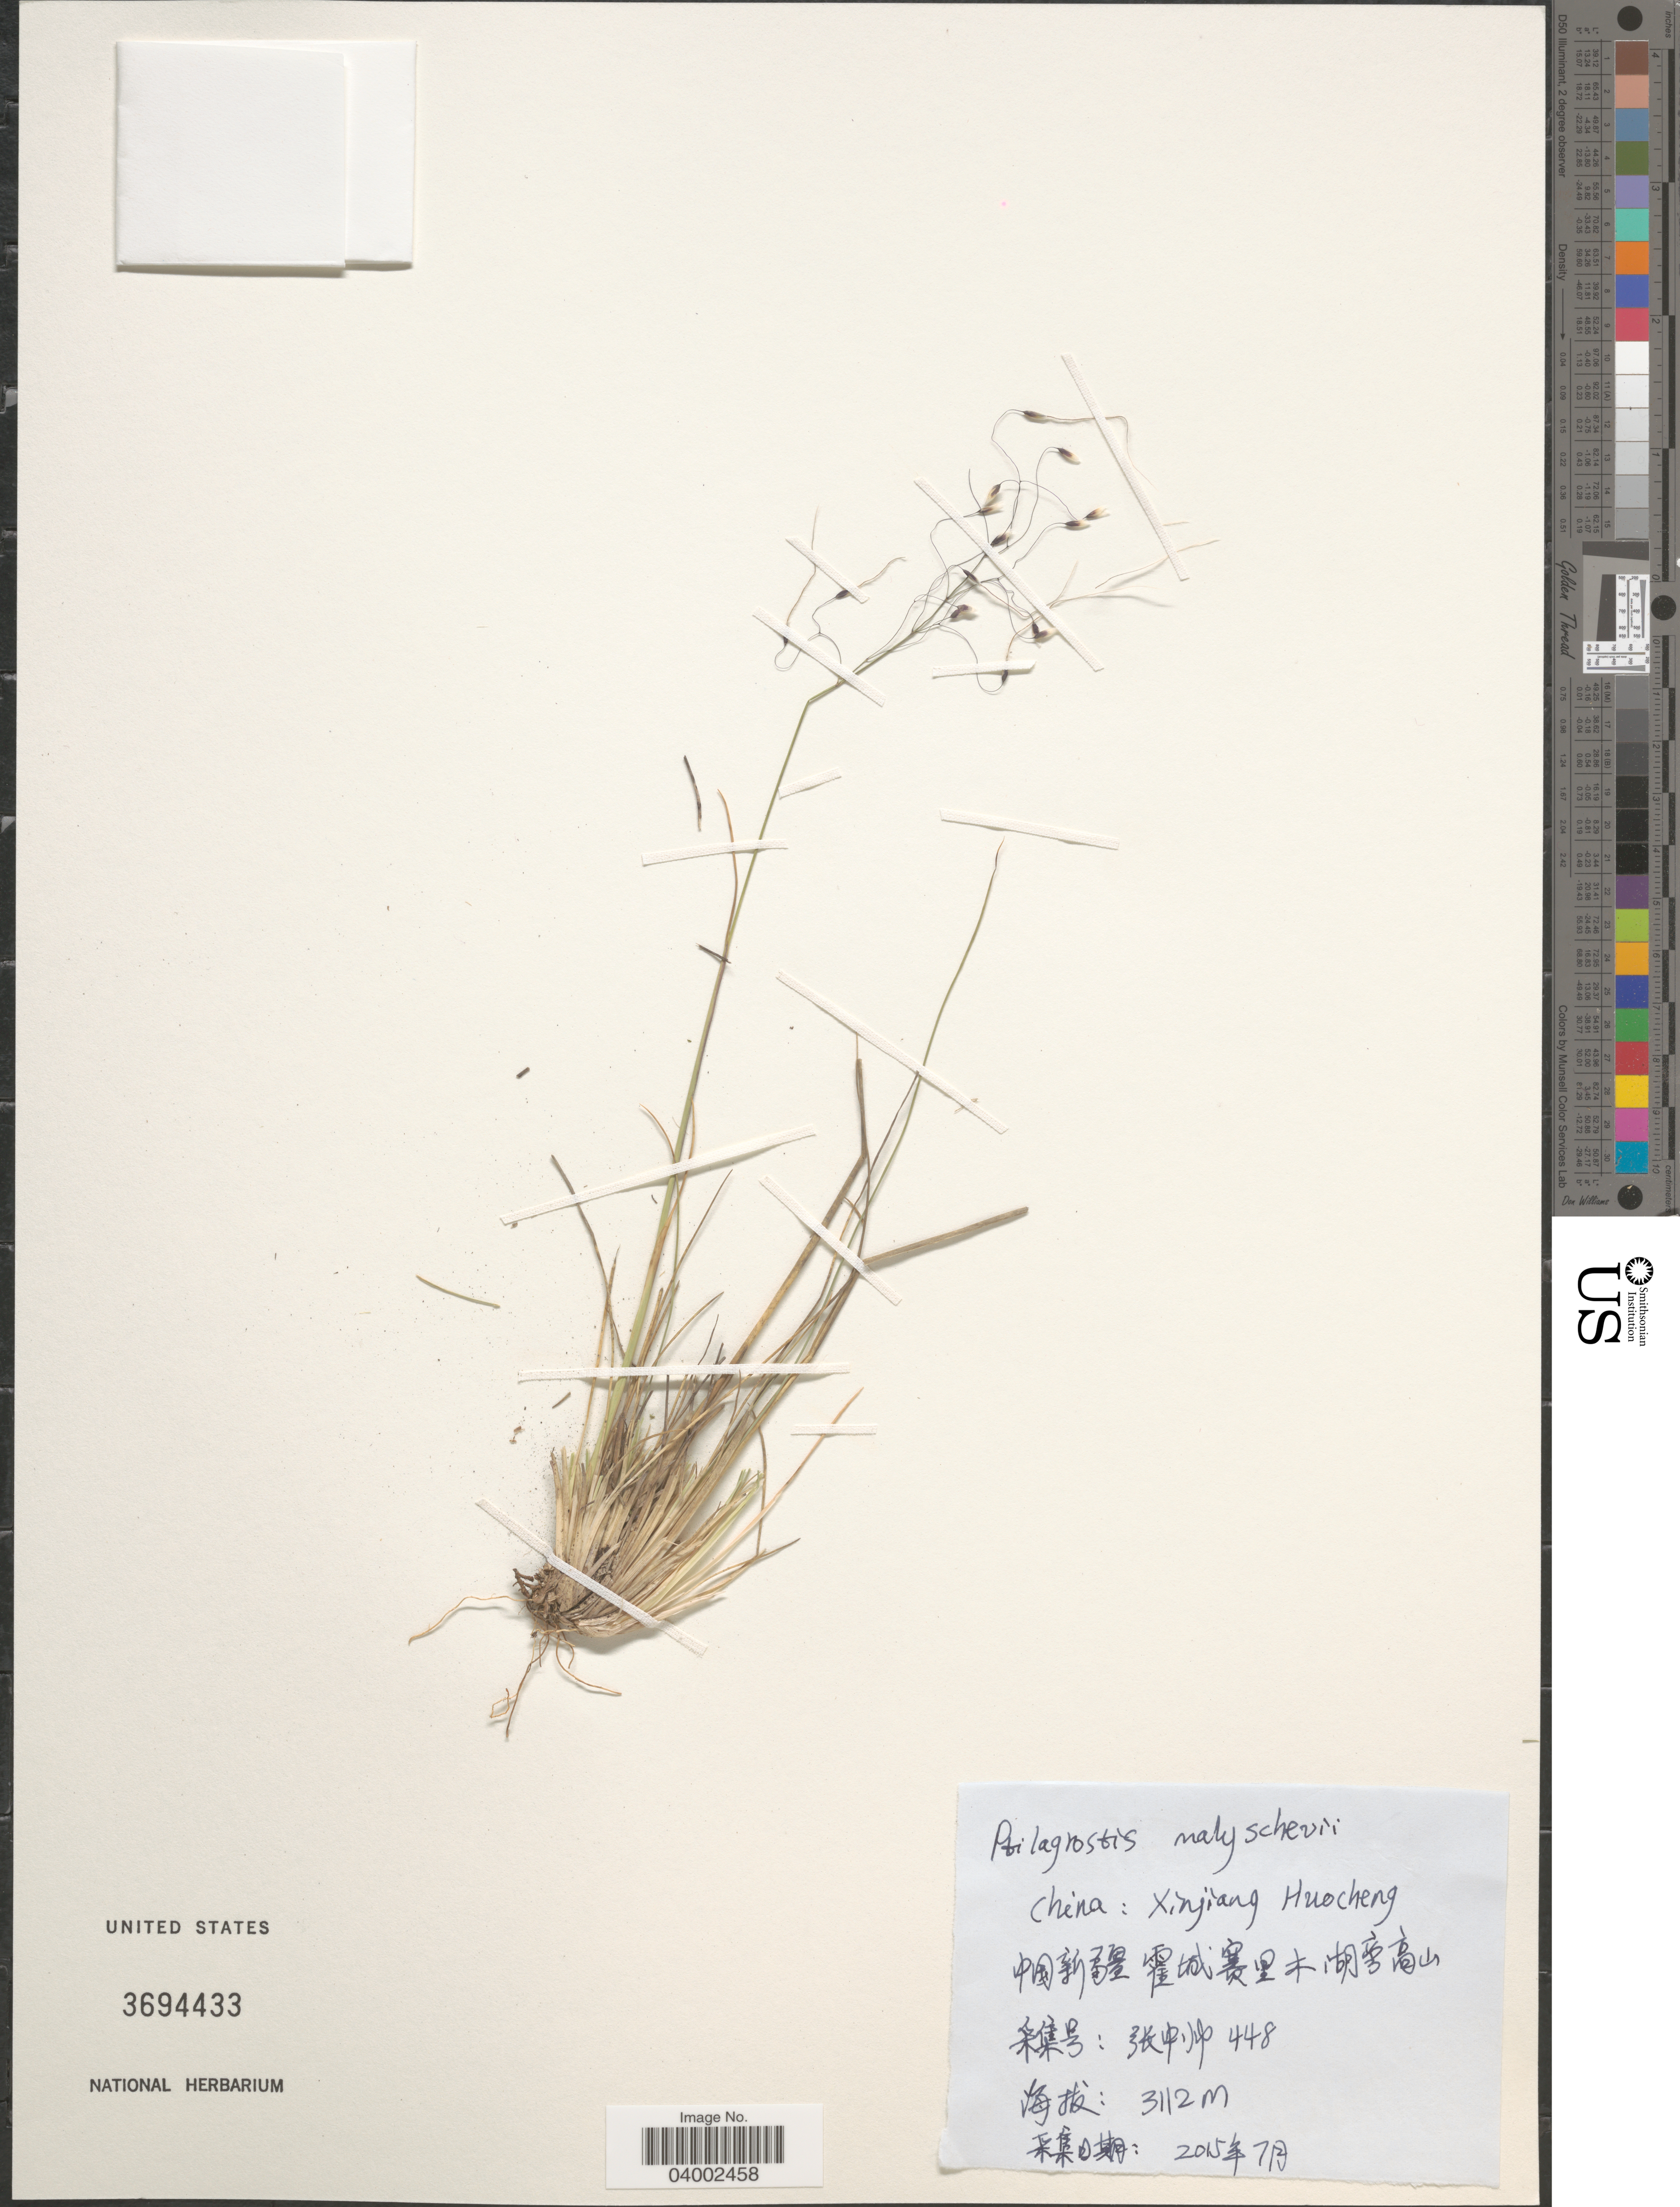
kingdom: Plantae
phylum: Tracheophyta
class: Liliopsida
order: Poales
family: Poaceae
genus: Ptilagrostis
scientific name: Ptilagrostis malyschevii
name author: Tzvelev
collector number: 448?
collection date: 2015-07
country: China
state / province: Xinjiang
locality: Xinjiang Huocheng. X.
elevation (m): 3112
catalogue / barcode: US 3694433